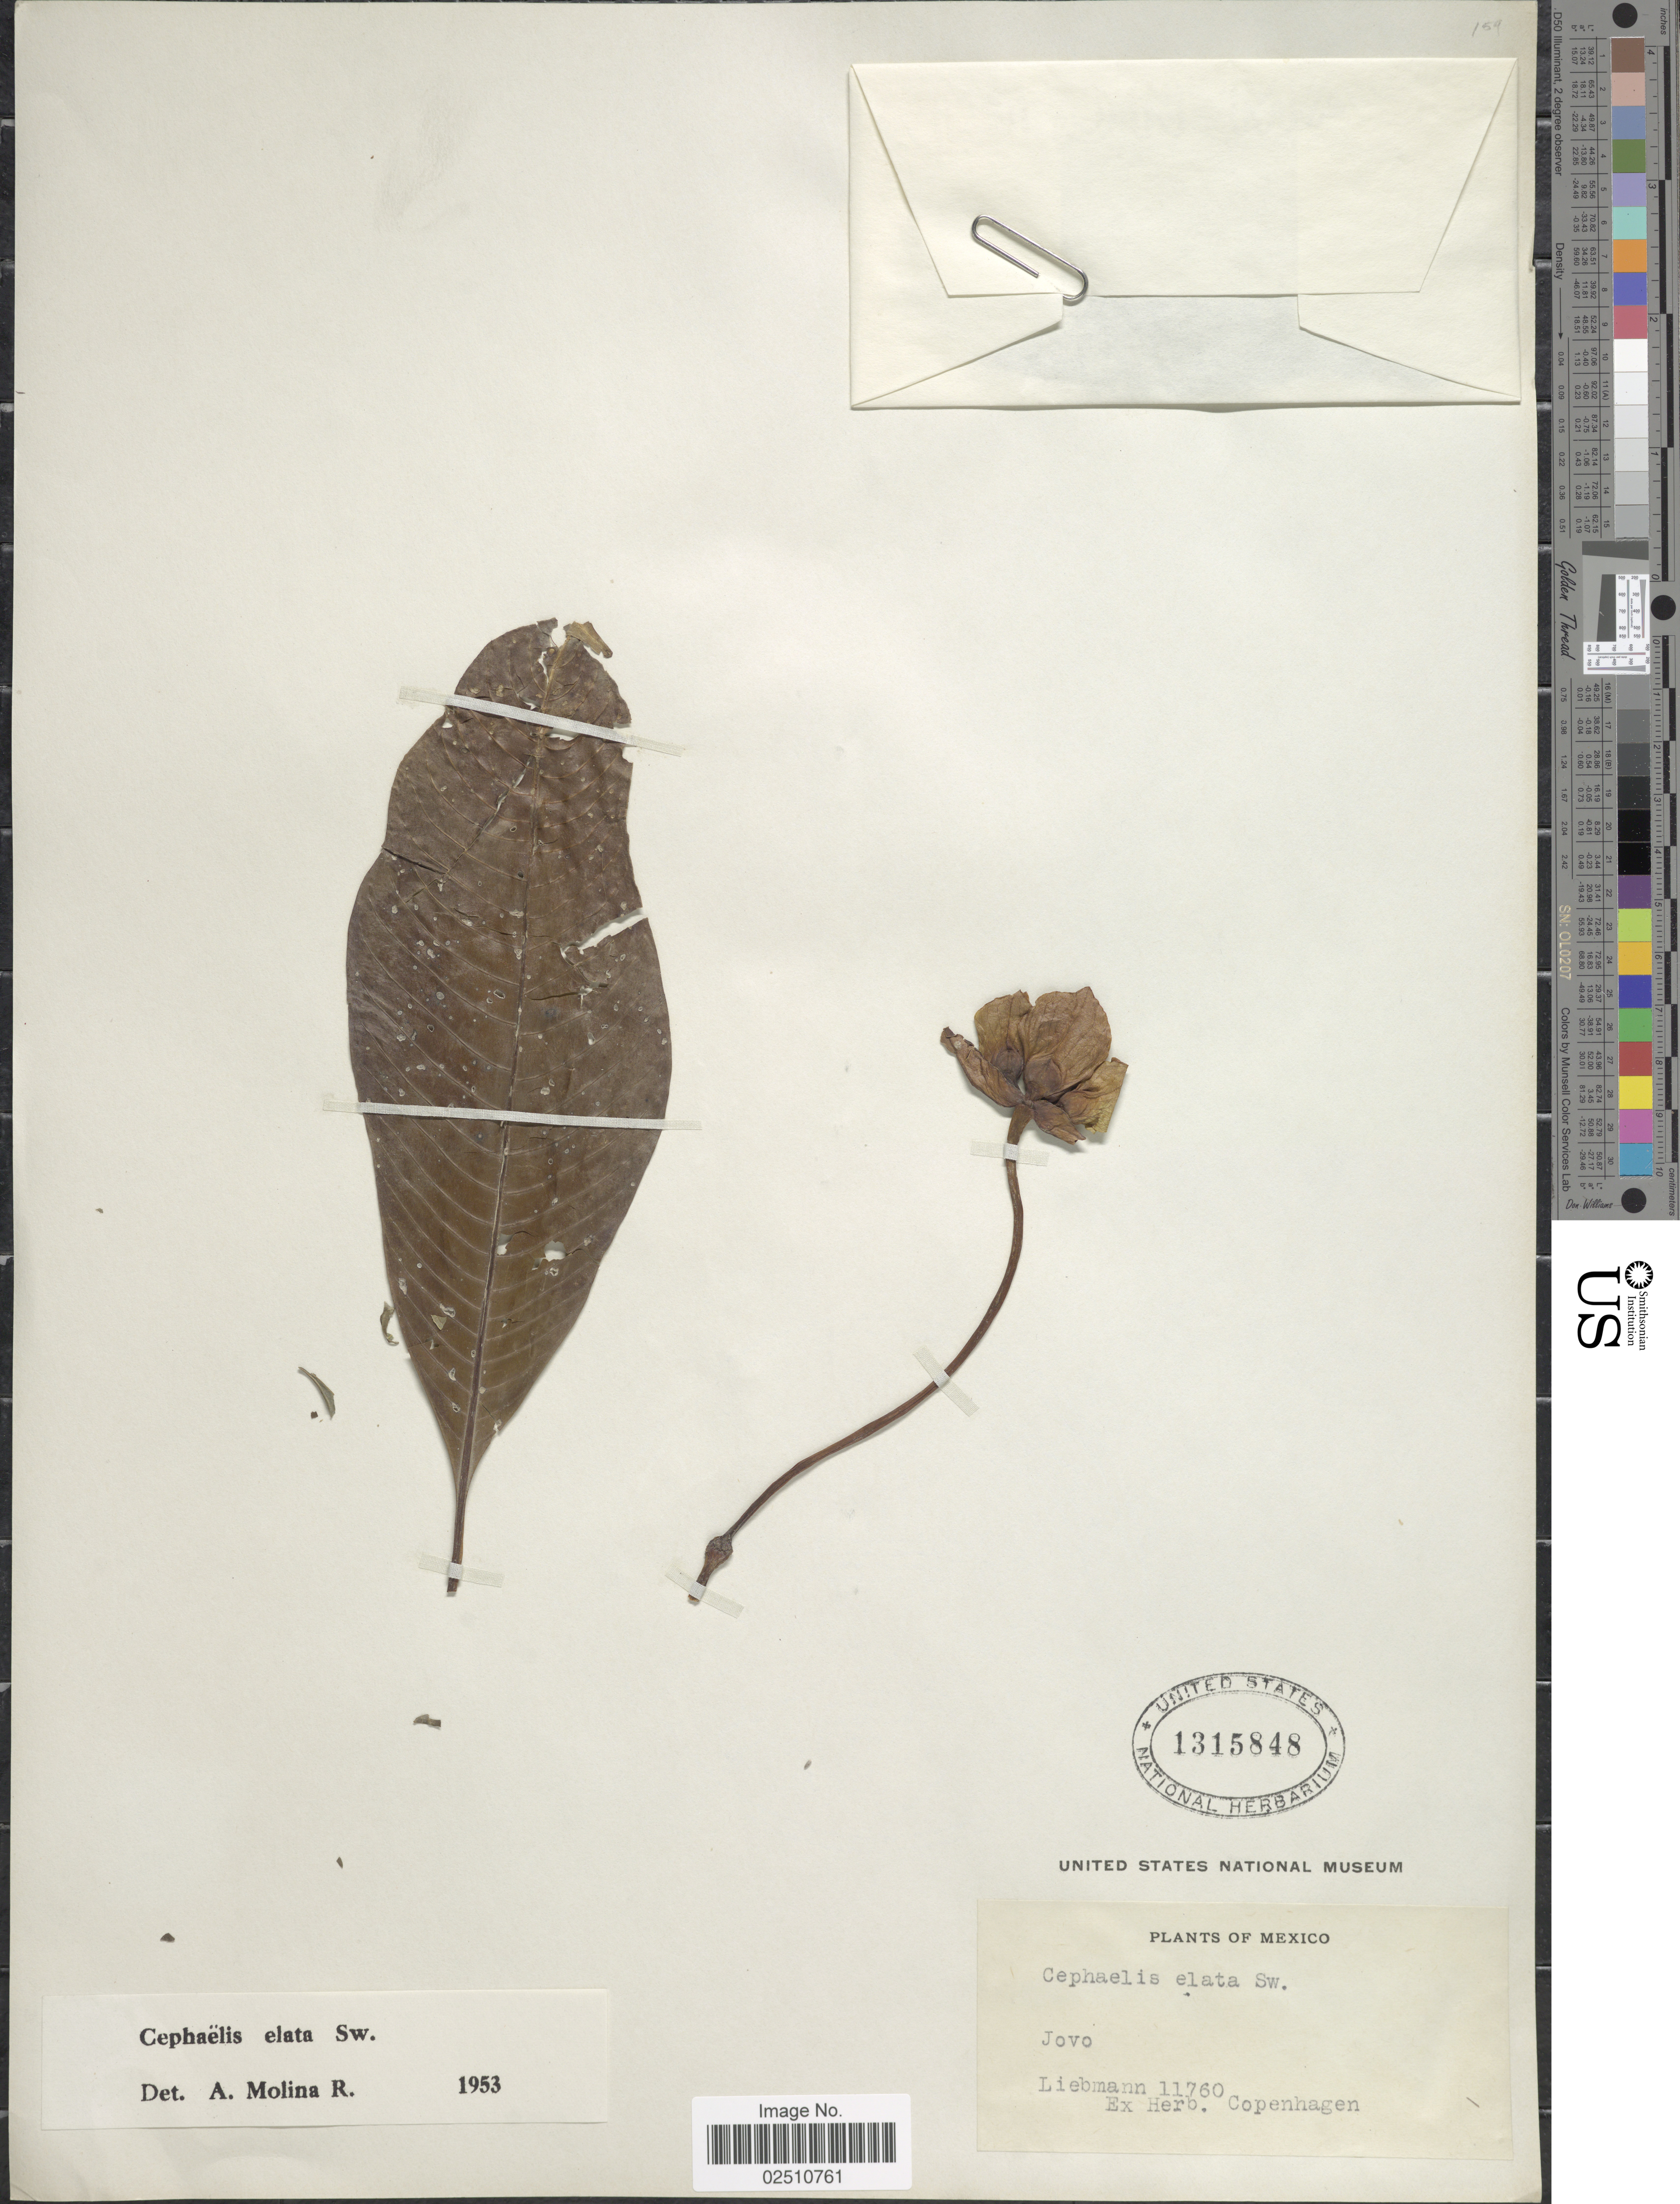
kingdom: Plantae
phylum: Tracheophyta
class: Magnoliopsida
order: Gentianales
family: Rubiaceae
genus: Psychotria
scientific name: Psychotria elata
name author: (Sw.) Hammel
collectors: Liebmann, --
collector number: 11760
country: Mexico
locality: Jovo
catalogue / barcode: US 1315848